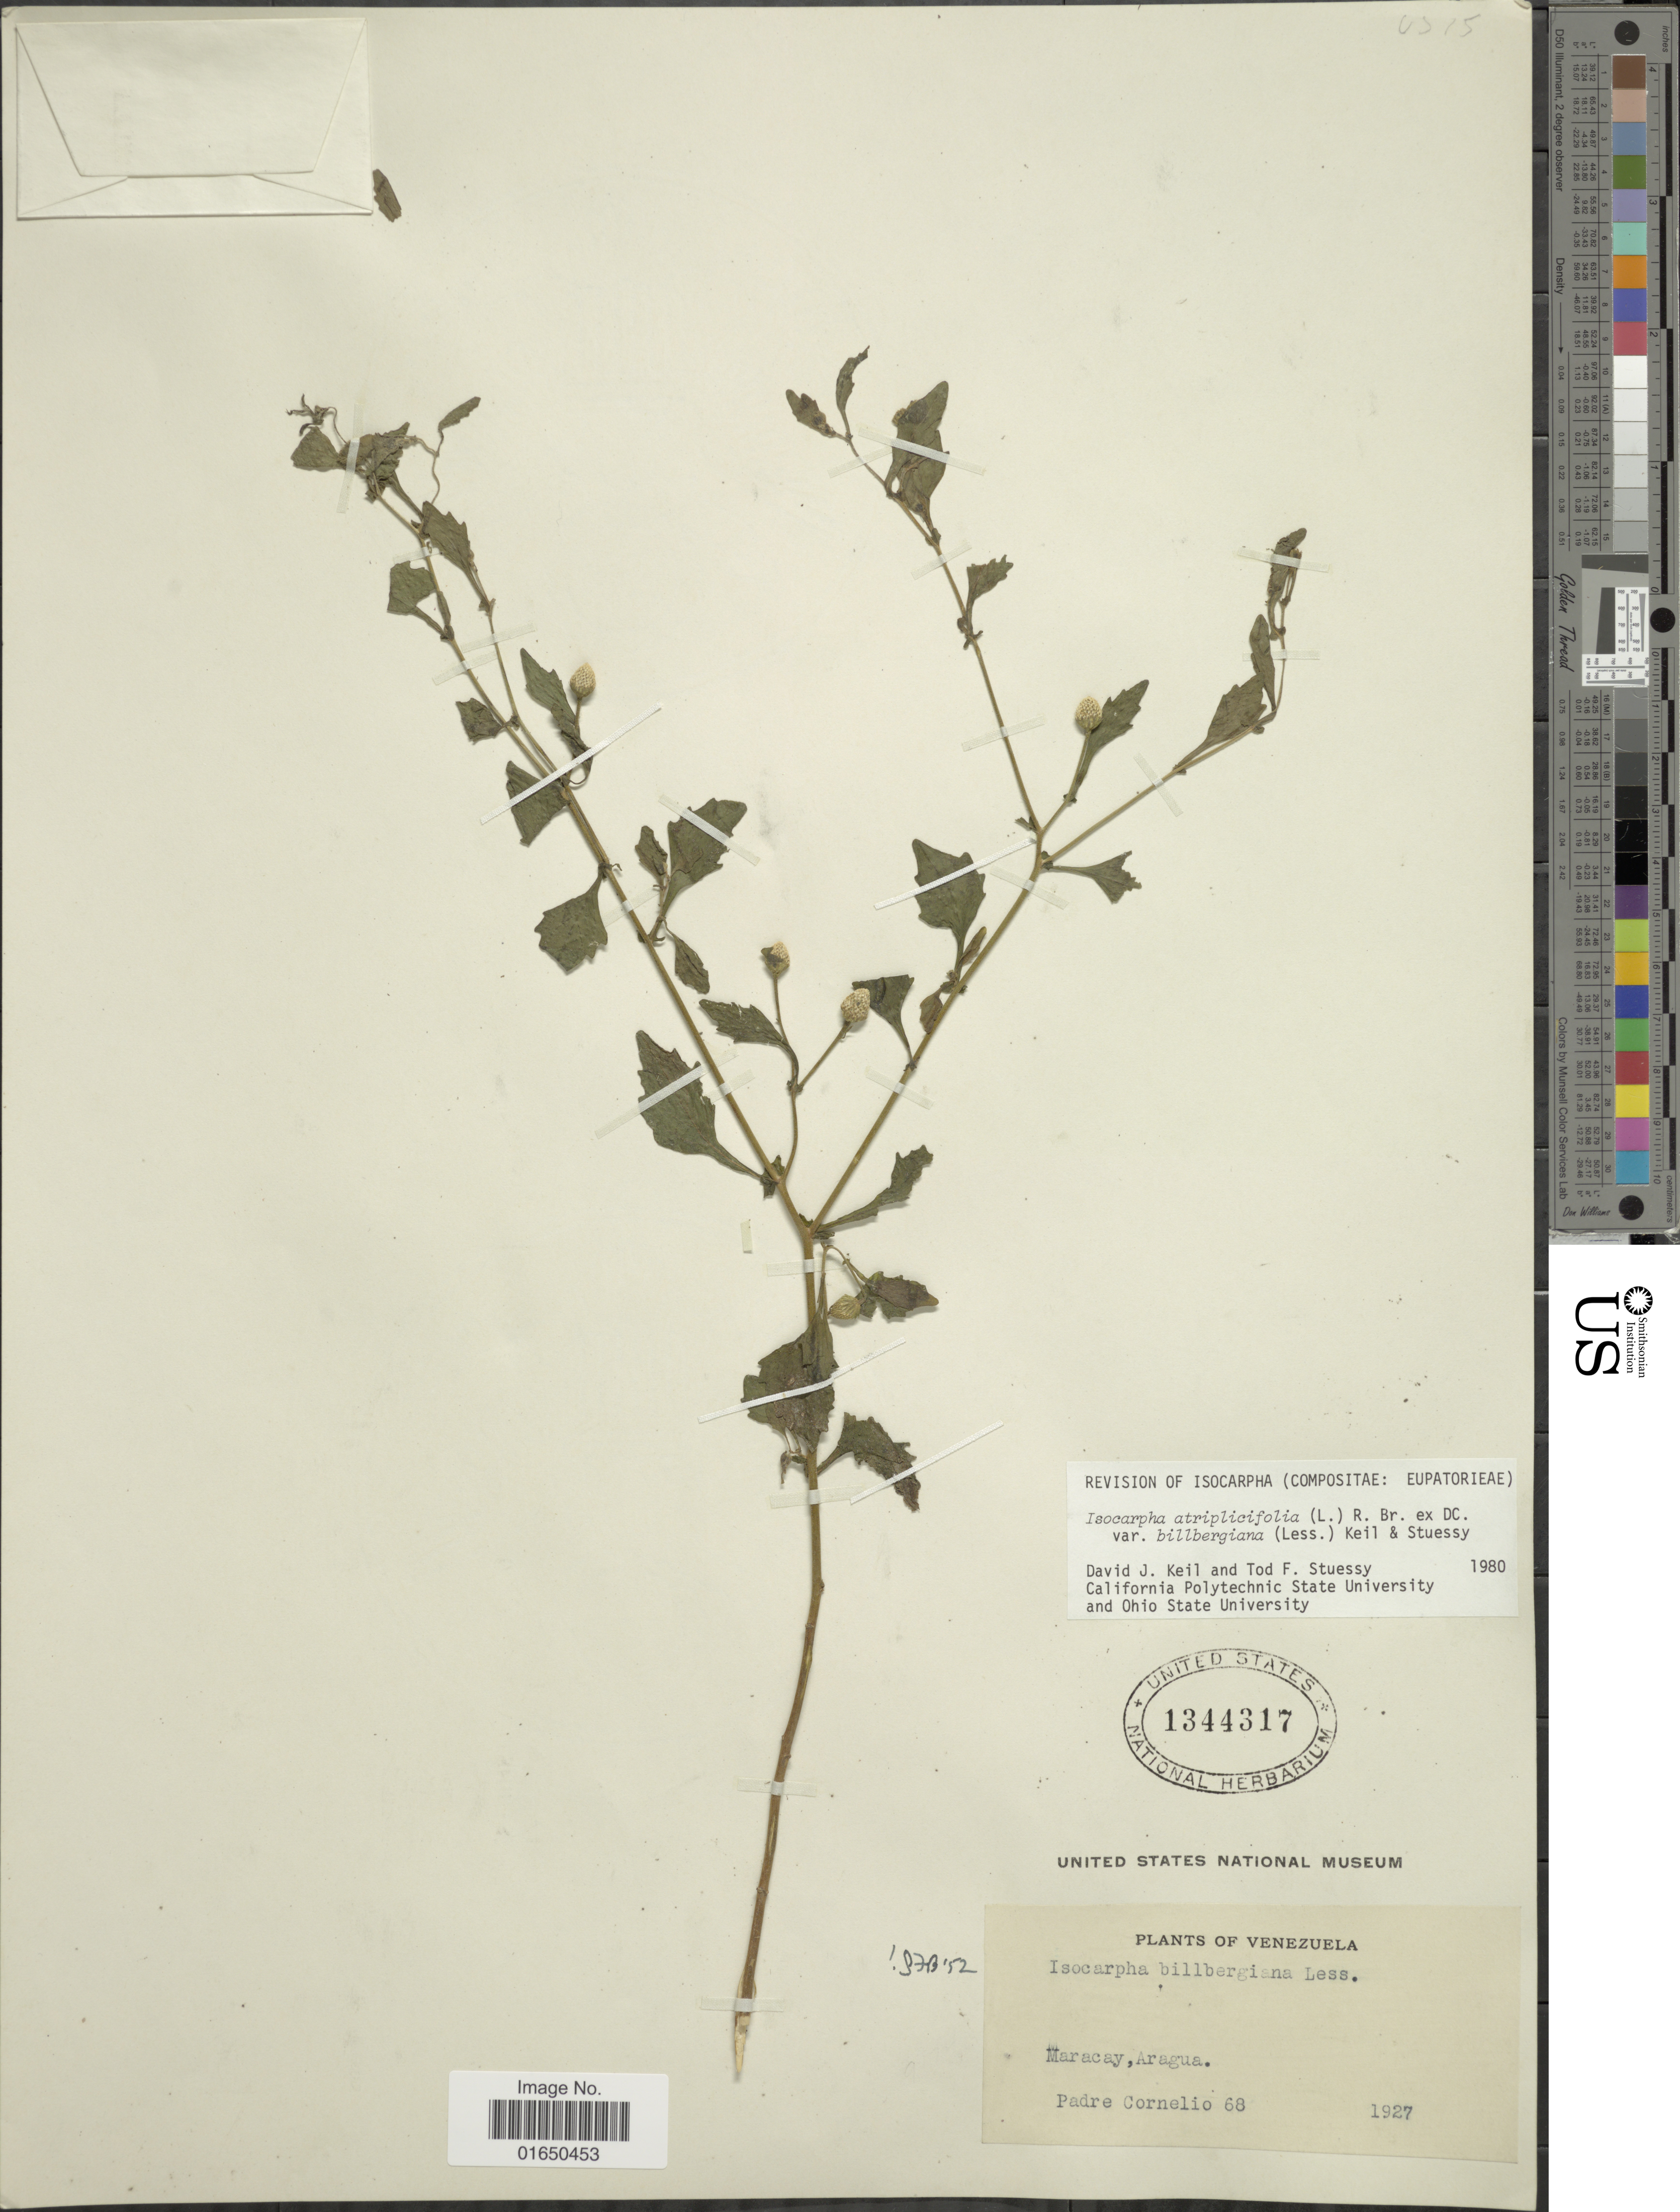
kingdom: Plantae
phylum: Tracheophyta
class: Magnoliopsida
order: Asterales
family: Asteraceae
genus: Isocarpha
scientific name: Isocarpha atriplicifolia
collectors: P. Cornelio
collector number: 68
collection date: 1927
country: Venezuela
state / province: Aragua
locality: Maracay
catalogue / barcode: US 1344317